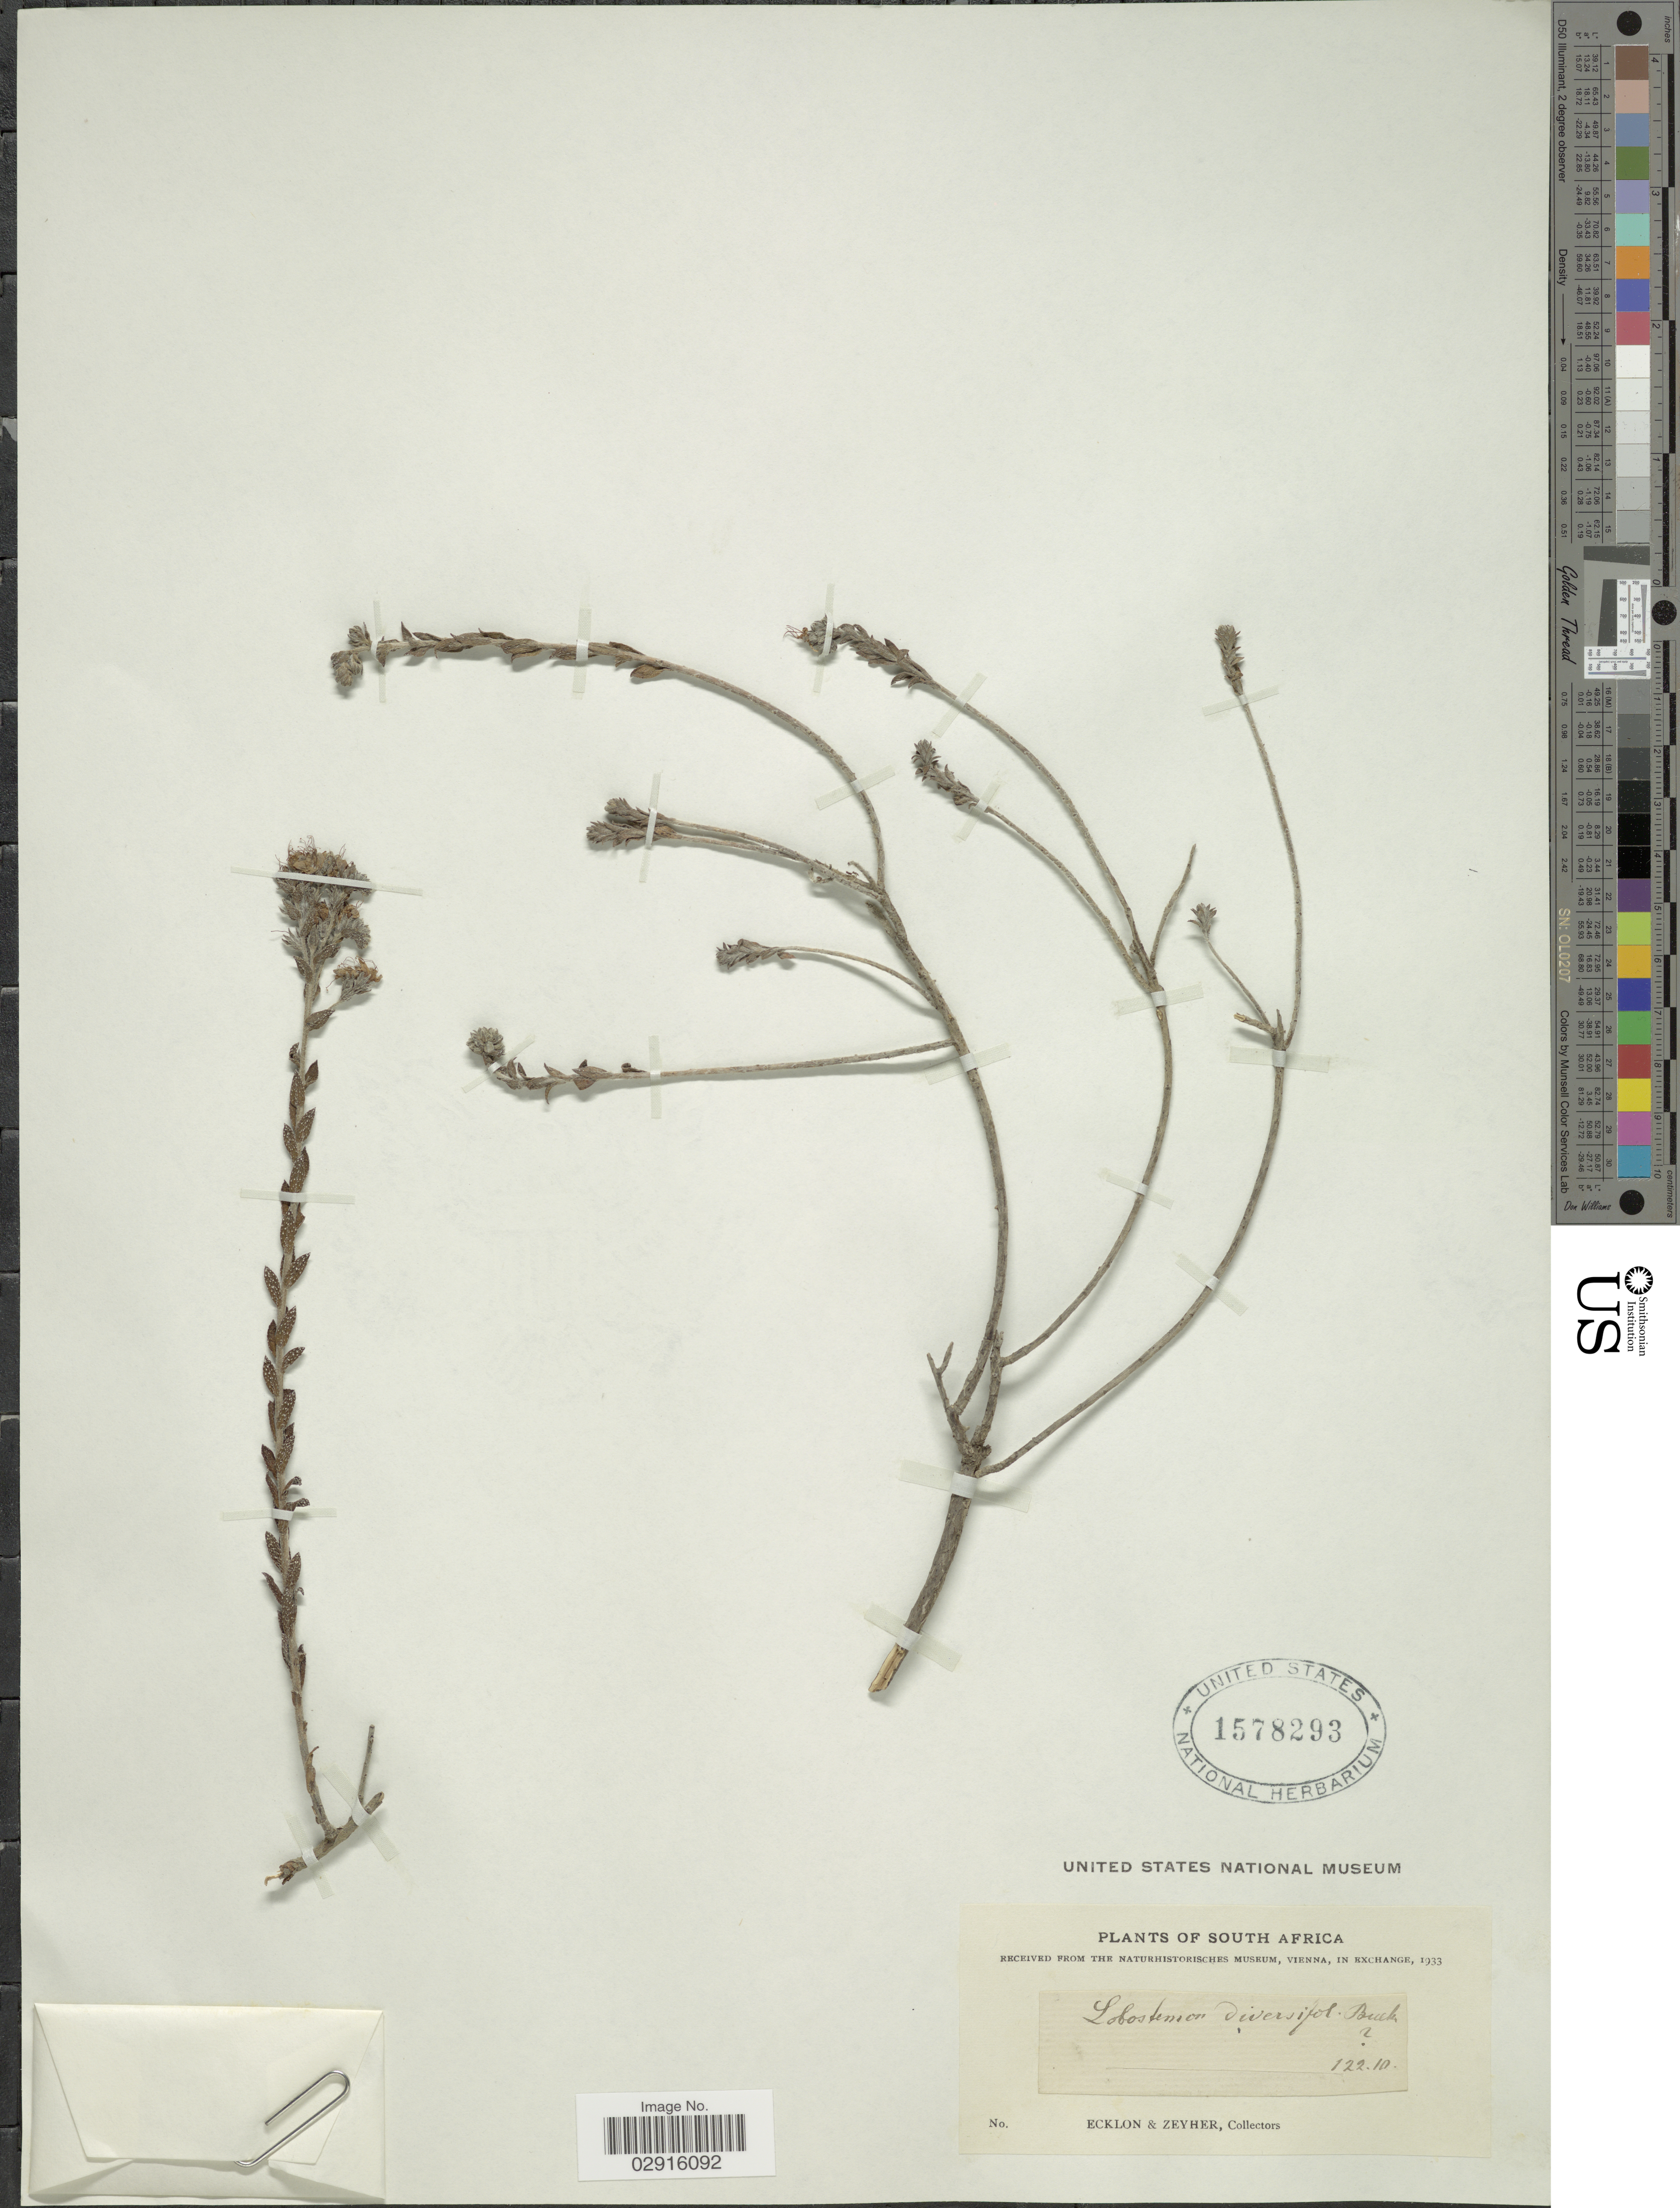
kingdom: Plantae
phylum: Tracheophyta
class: Magnoliopsida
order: Boraginales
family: Boraginaceae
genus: Lobostemon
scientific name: Lobostemon diversifolius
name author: H. Buek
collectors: -. Ecklon & -. Zeyher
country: South Africa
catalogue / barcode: US 1578293